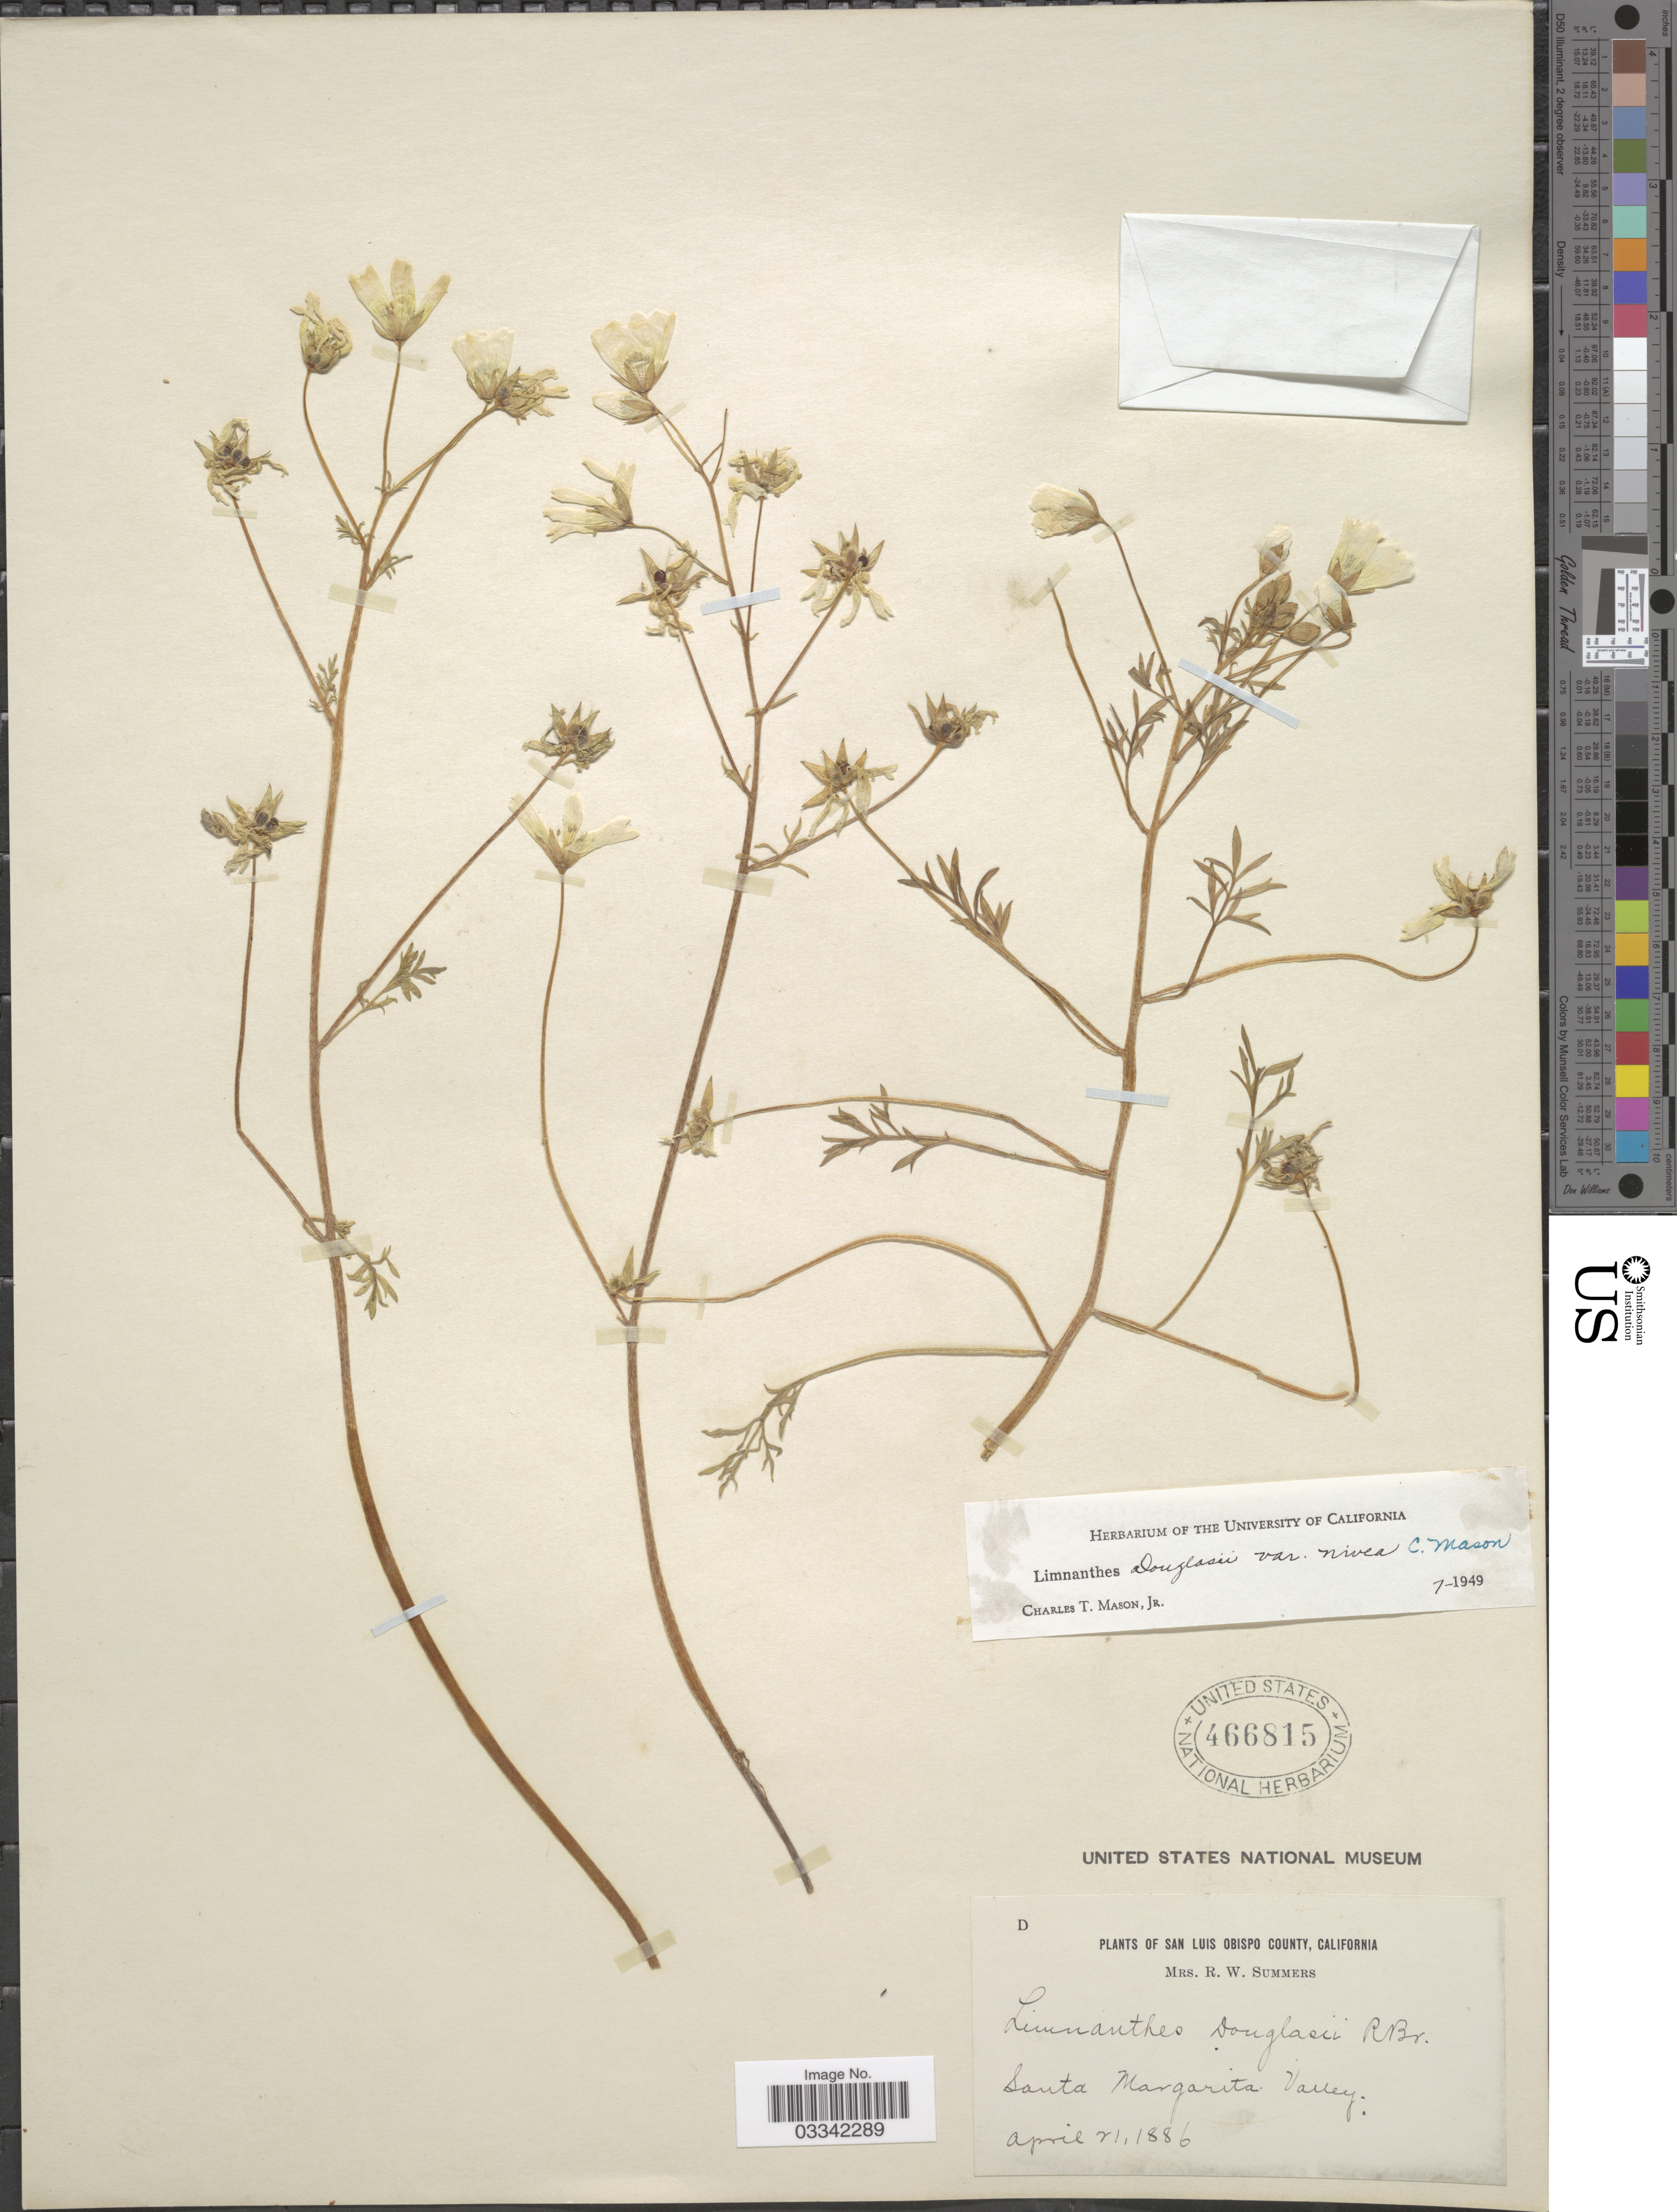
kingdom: Plantae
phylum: Tracheophyta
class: Magnoliopsida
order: Brassicales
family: Limnanthaceae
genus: Limnanthes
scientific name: Limnanthes douglasii var. nivea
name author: Mason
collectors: R. Summers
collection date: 1886-04-21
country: United States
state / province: California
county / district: San Luis Obispo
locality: San Luis Obispo County. Santa Margarita Valley.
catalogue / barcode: US 466815